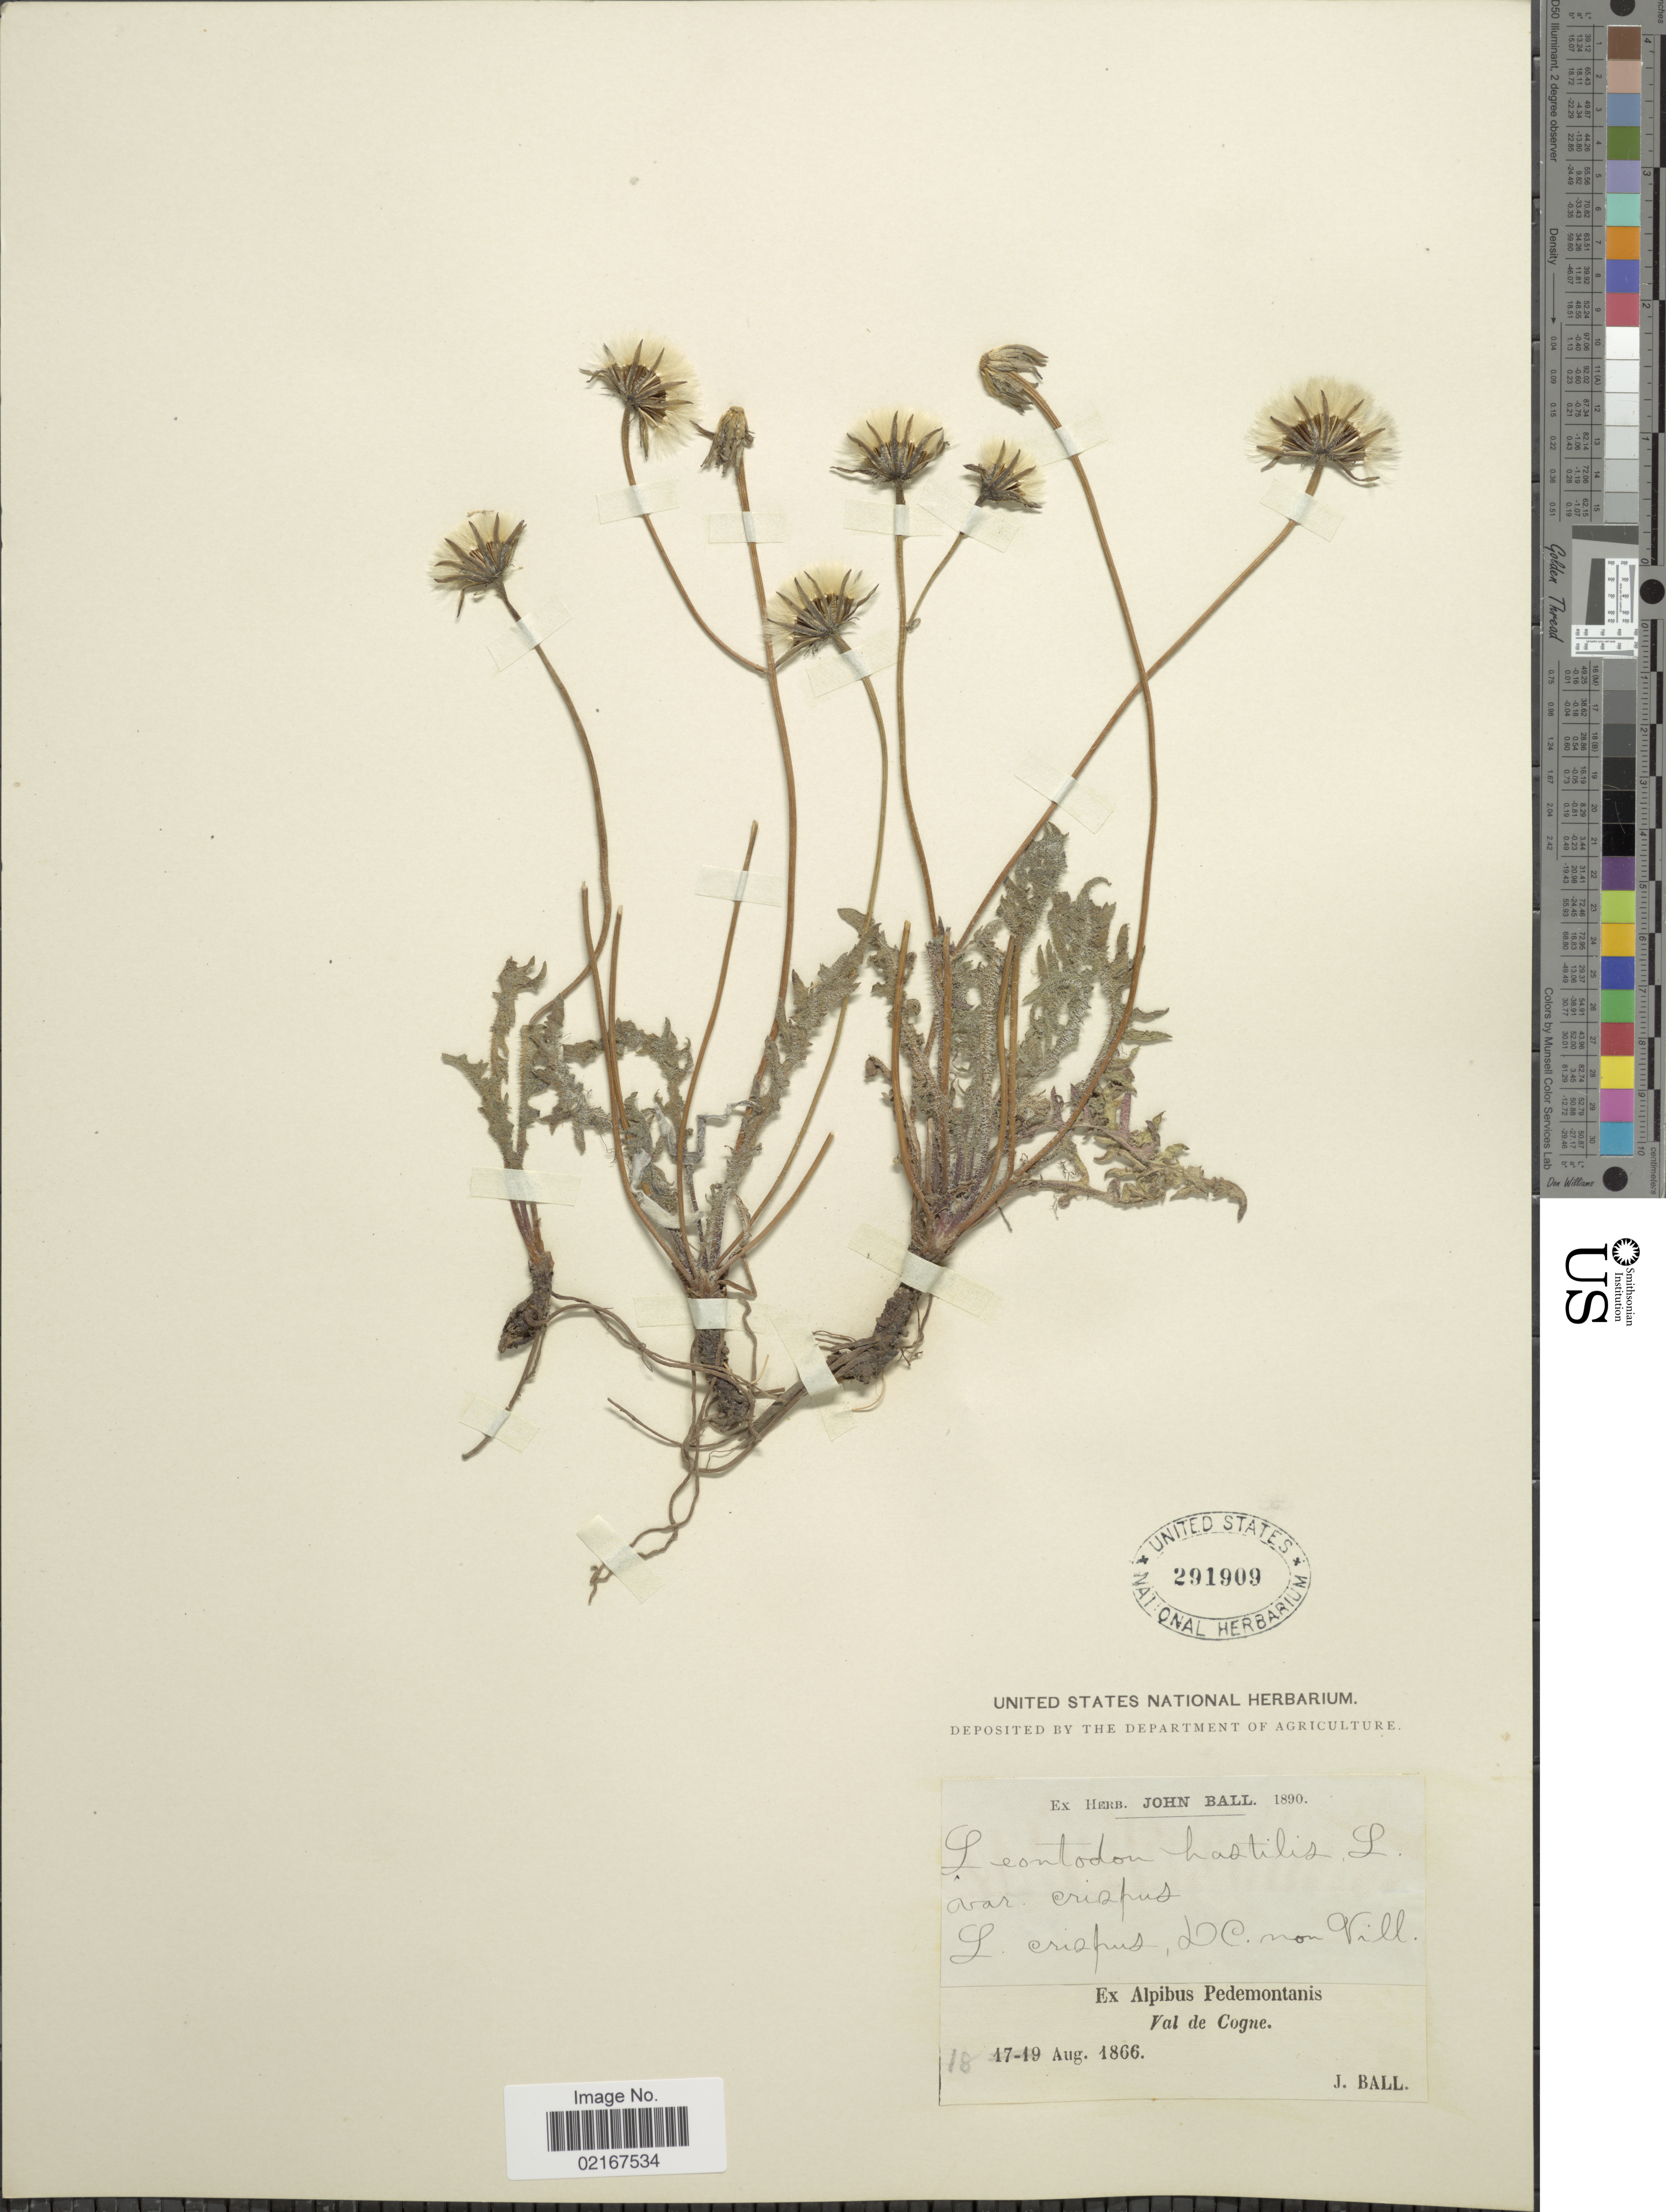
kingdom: Plantae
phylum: Tracheophyta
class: Magnoliopsida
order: Asterales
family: Asteraceae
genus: Leontodon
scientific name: Leontodon hispidus subsp. hastilis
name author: (L.) Pawlowska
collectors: J. Ball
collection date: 1866-08-18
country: Italy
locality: Alpibus Pedemontanis, Val de Cogne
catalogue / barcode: US 291909